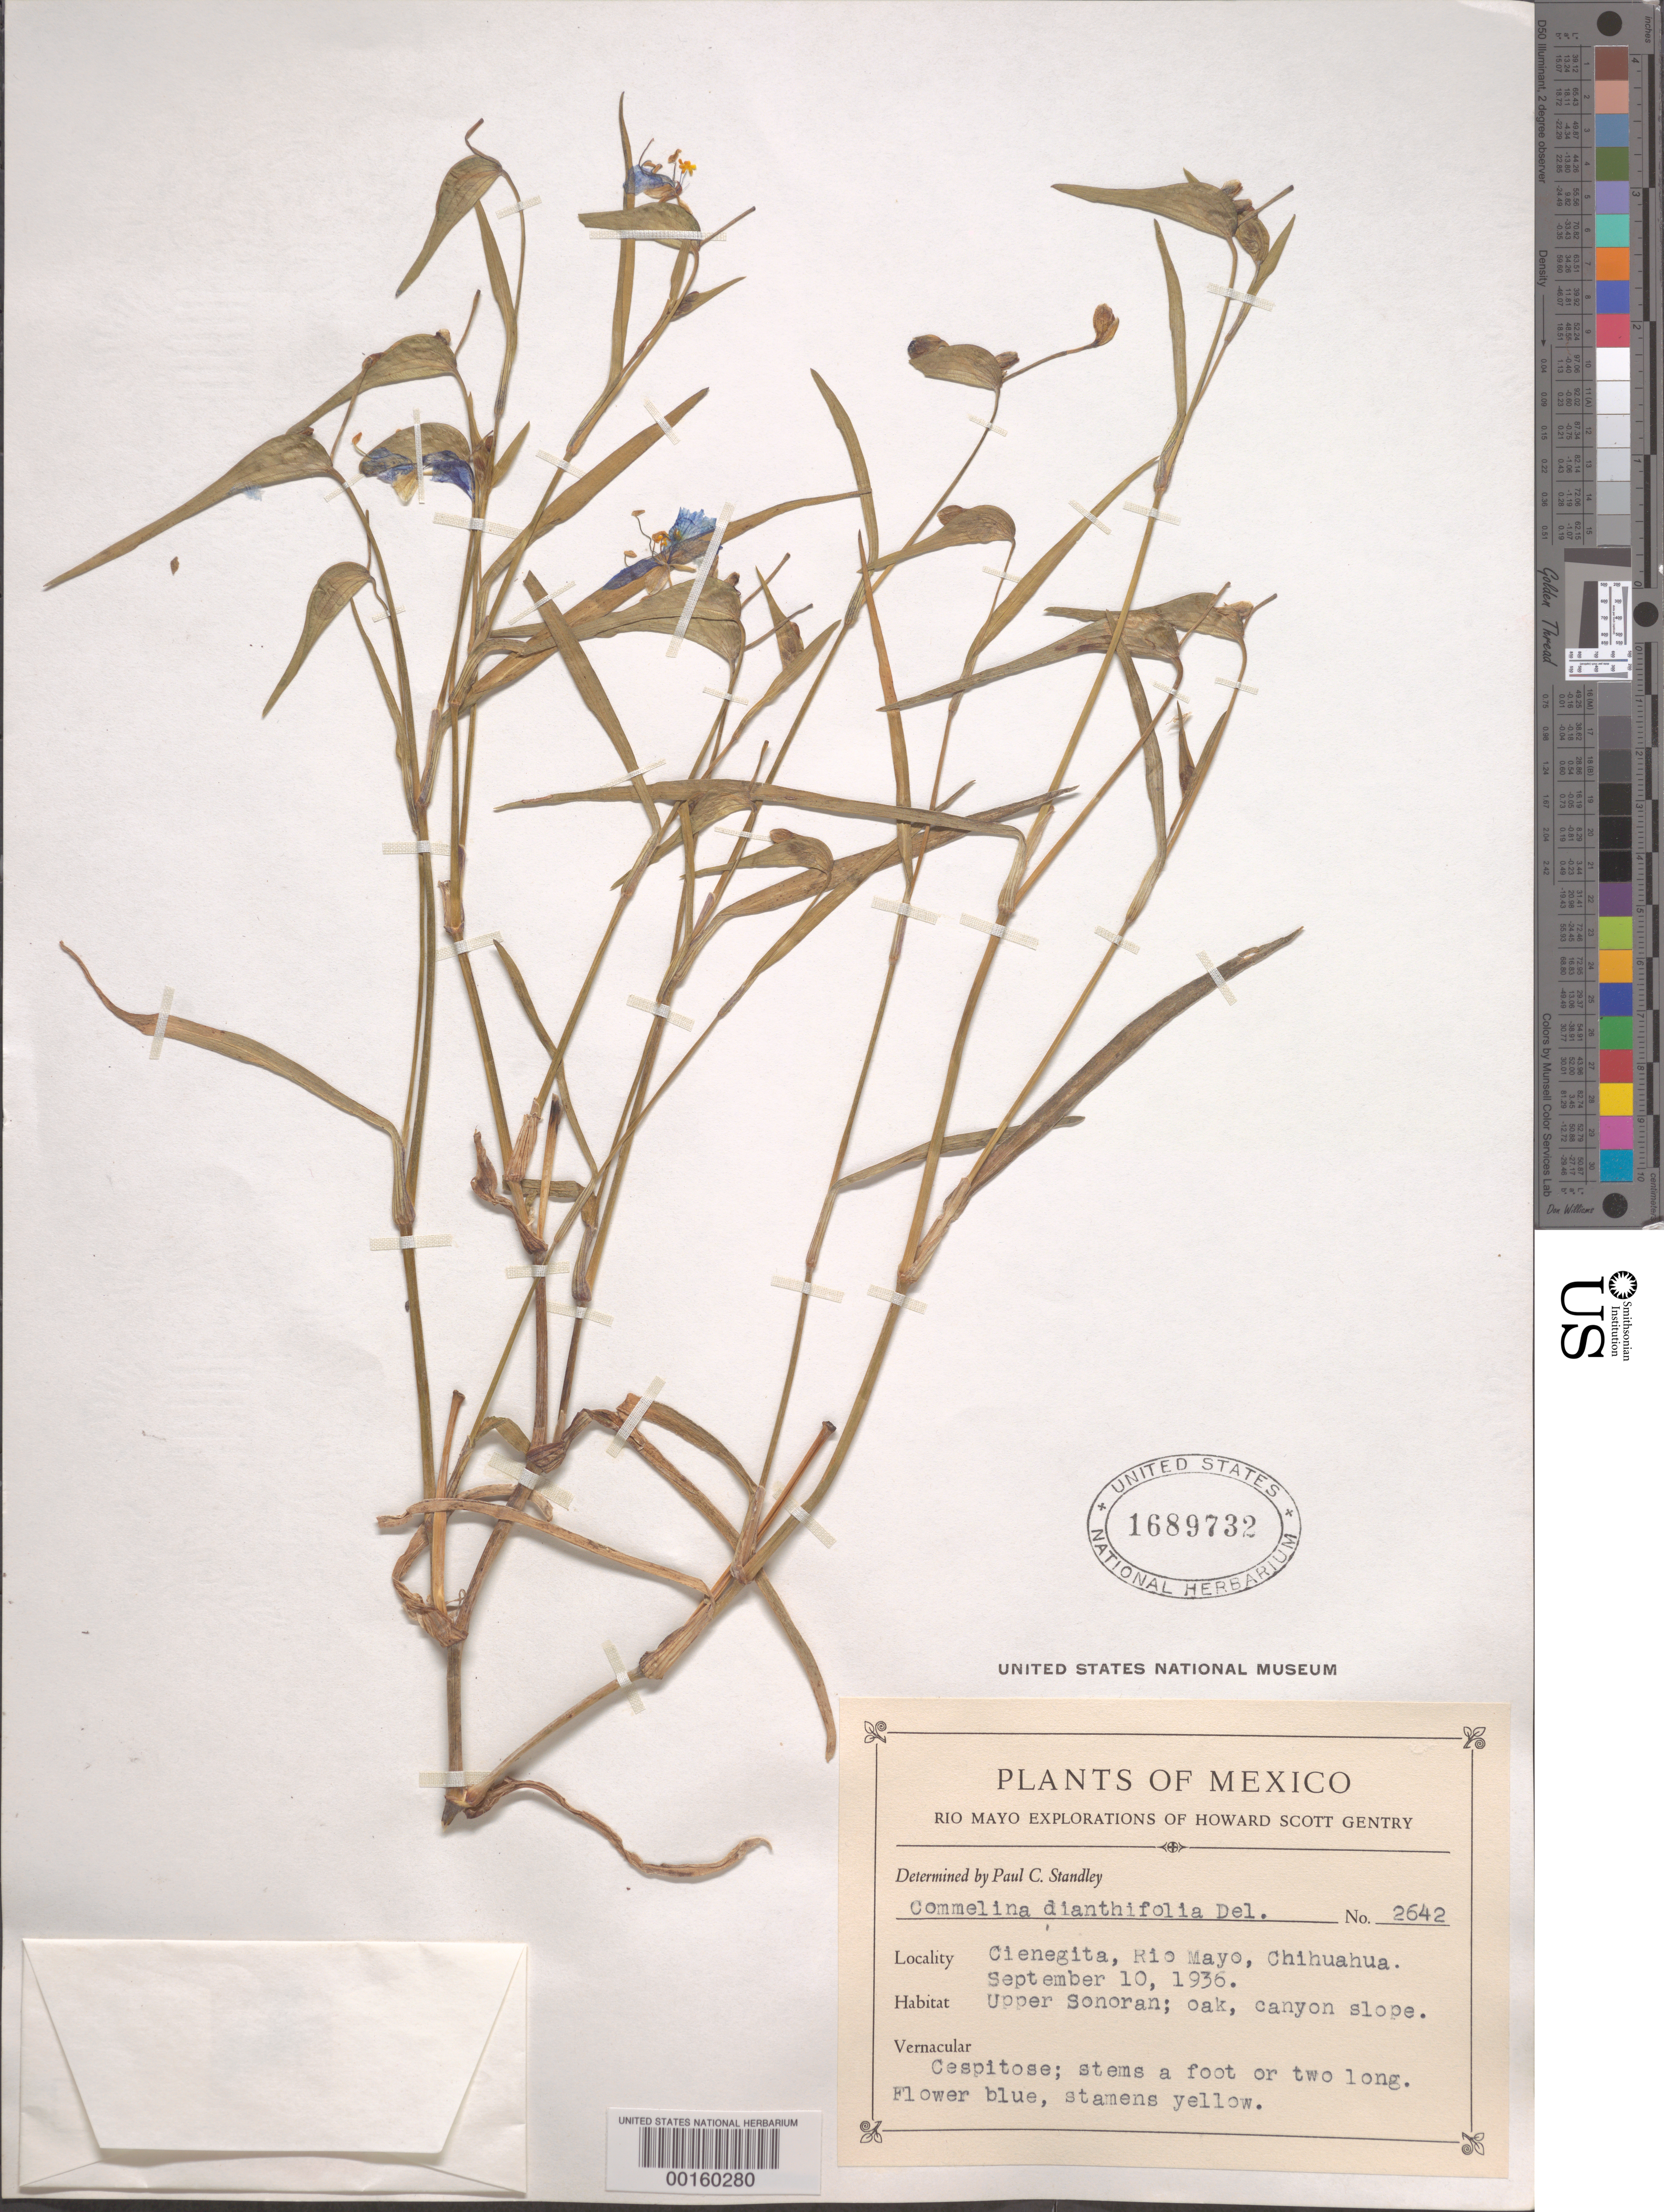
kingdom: Plantae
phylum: Tracheophyta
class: Liliopsida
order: Commelinales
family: Commelinaceae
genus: Commelina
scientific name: Commelina dianthifolia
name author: Redouté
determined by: Standley, Paul C.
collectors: H. S. Gentry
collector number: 2642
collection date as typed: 10 Sep 1936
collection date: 1936-09-10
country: Mexico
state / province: Chihuahua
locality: Cienegita, Rio Mayo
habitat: Upper sonoran; oak, canyon slope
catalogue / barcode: US 1689732